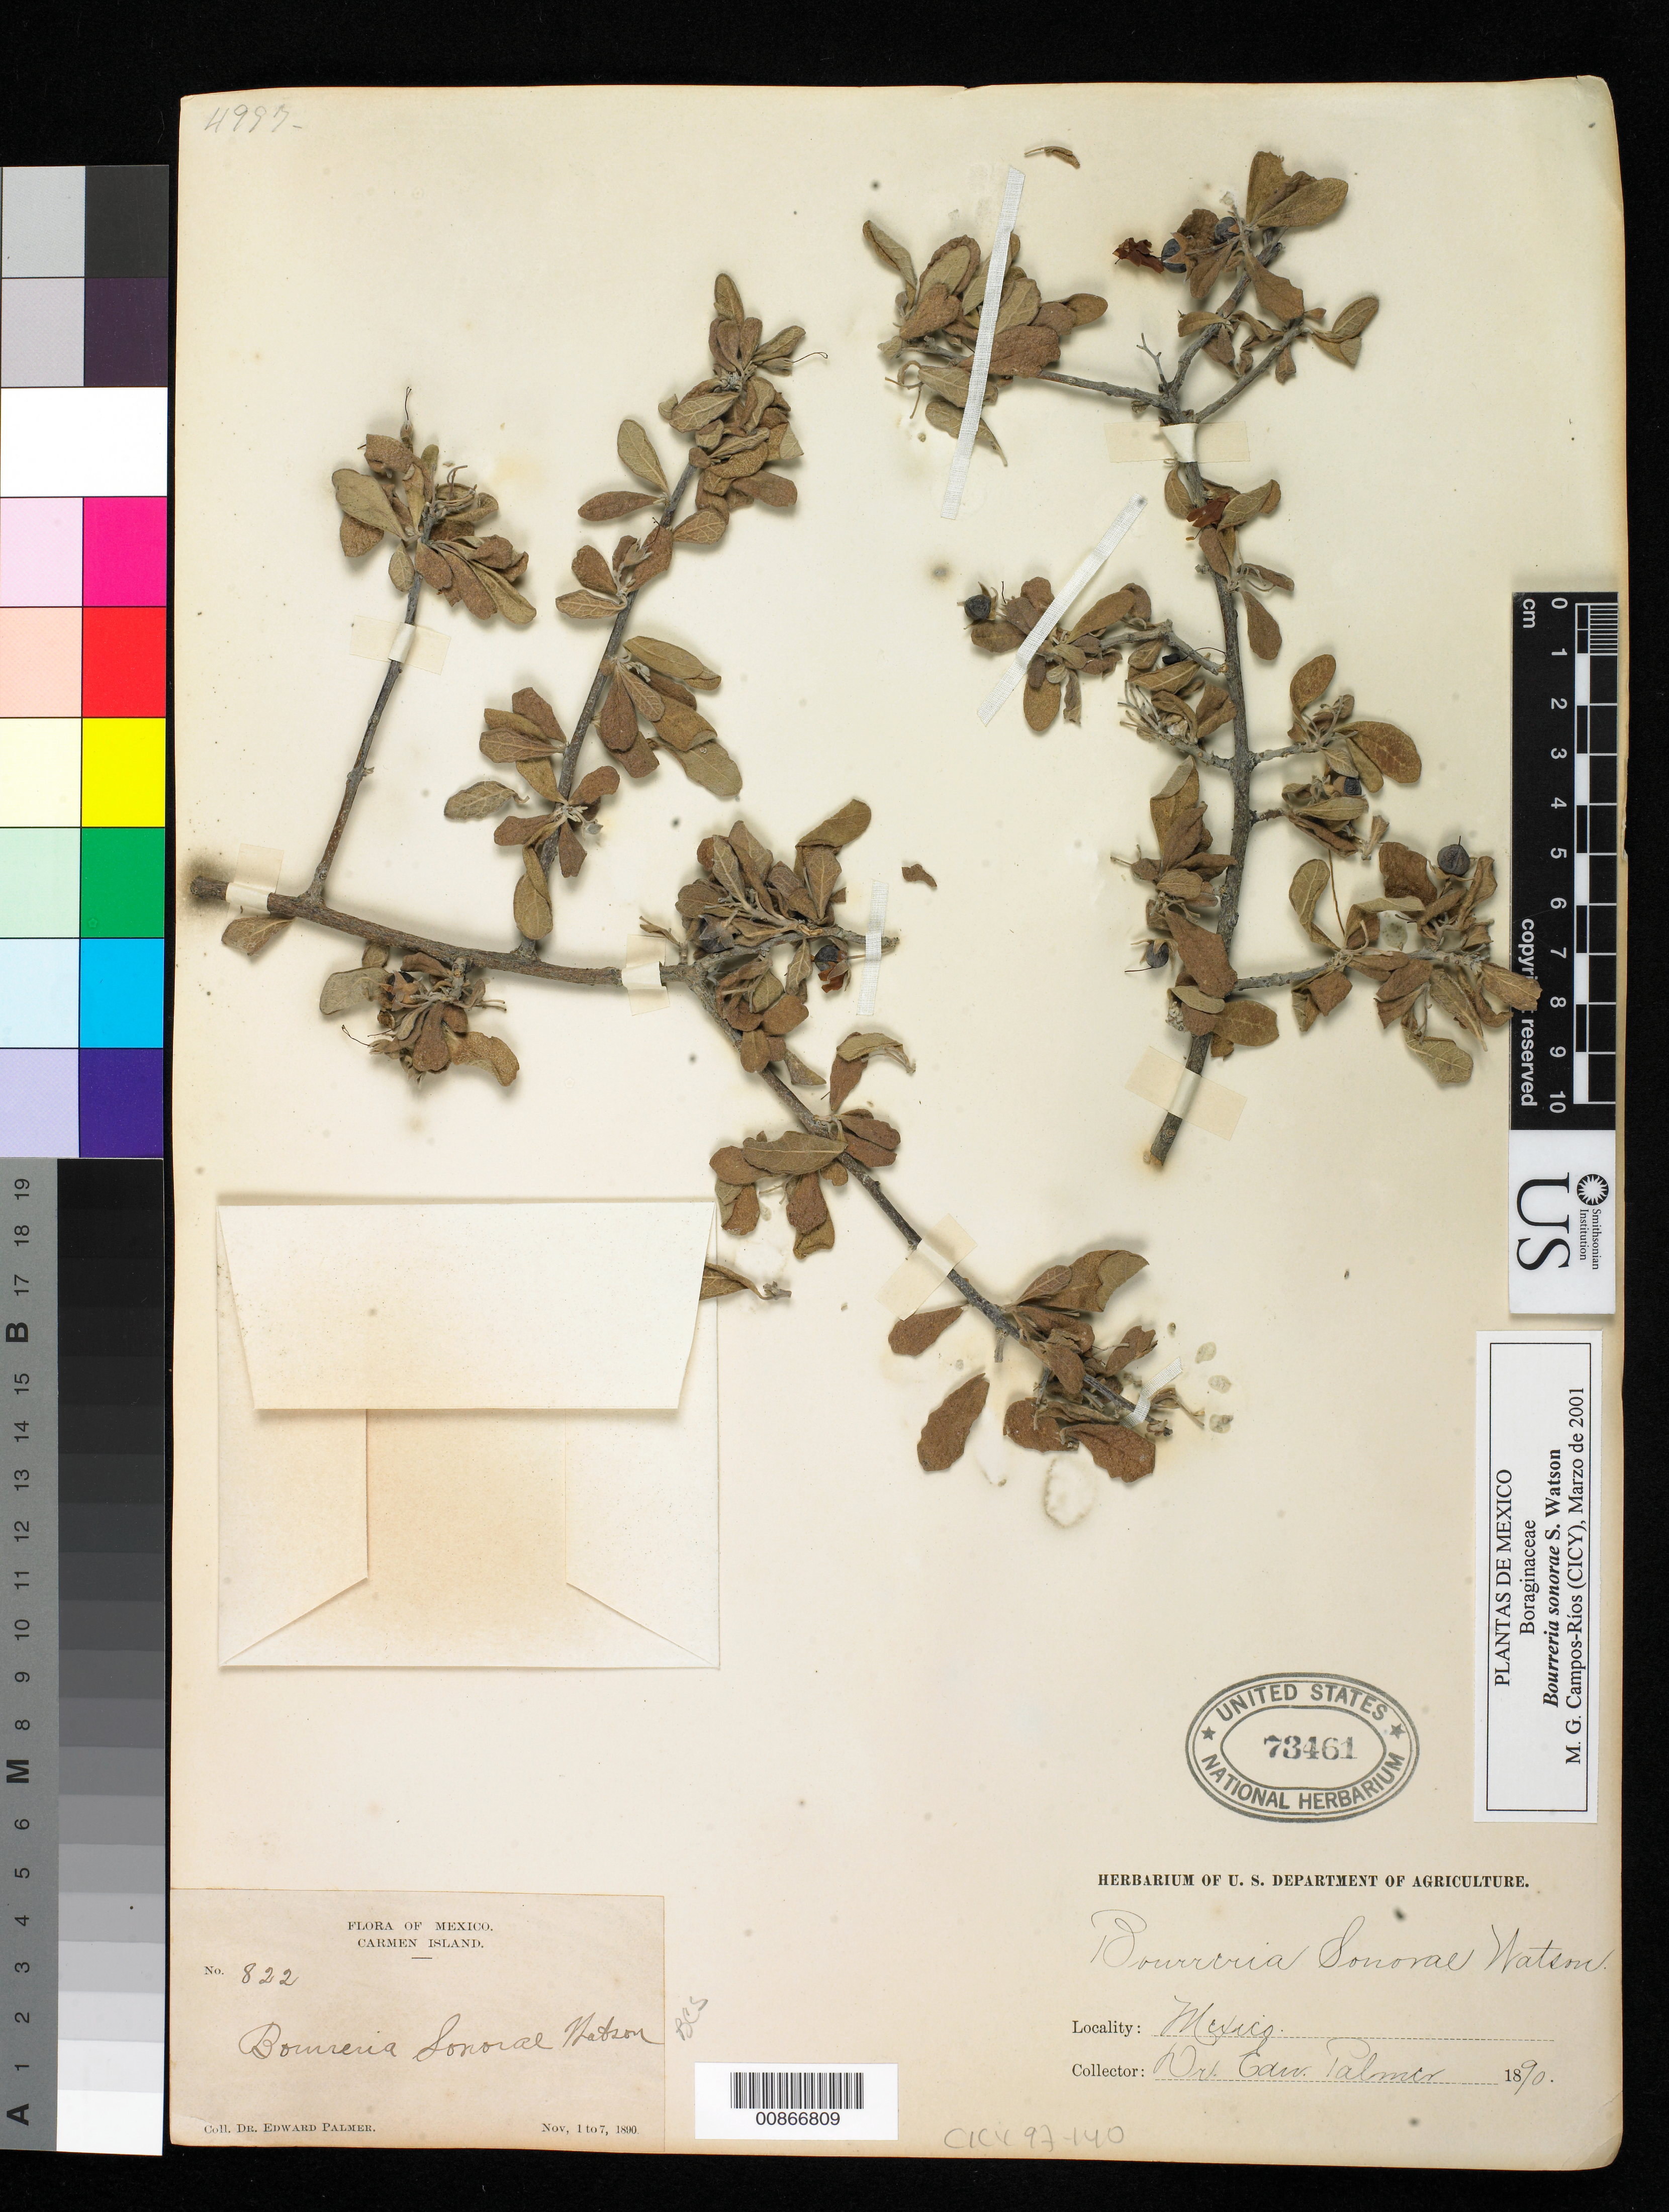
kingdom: Plantae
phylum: Tracheophyta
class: Magnoliopsida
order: Boraginales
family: Ehretiaceae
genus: Bourreria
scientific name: Bourreria sonorae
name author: S. Watson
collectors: E. Palmer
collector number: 822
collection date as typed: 01 Nov 1890 to 07 Nov 1890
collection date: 1890-11-01/1890-11-07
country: Mexico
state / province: Baja California Sur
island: Carmen I.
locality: Carmen Island, Baja California Sur.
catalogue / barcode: US 73461